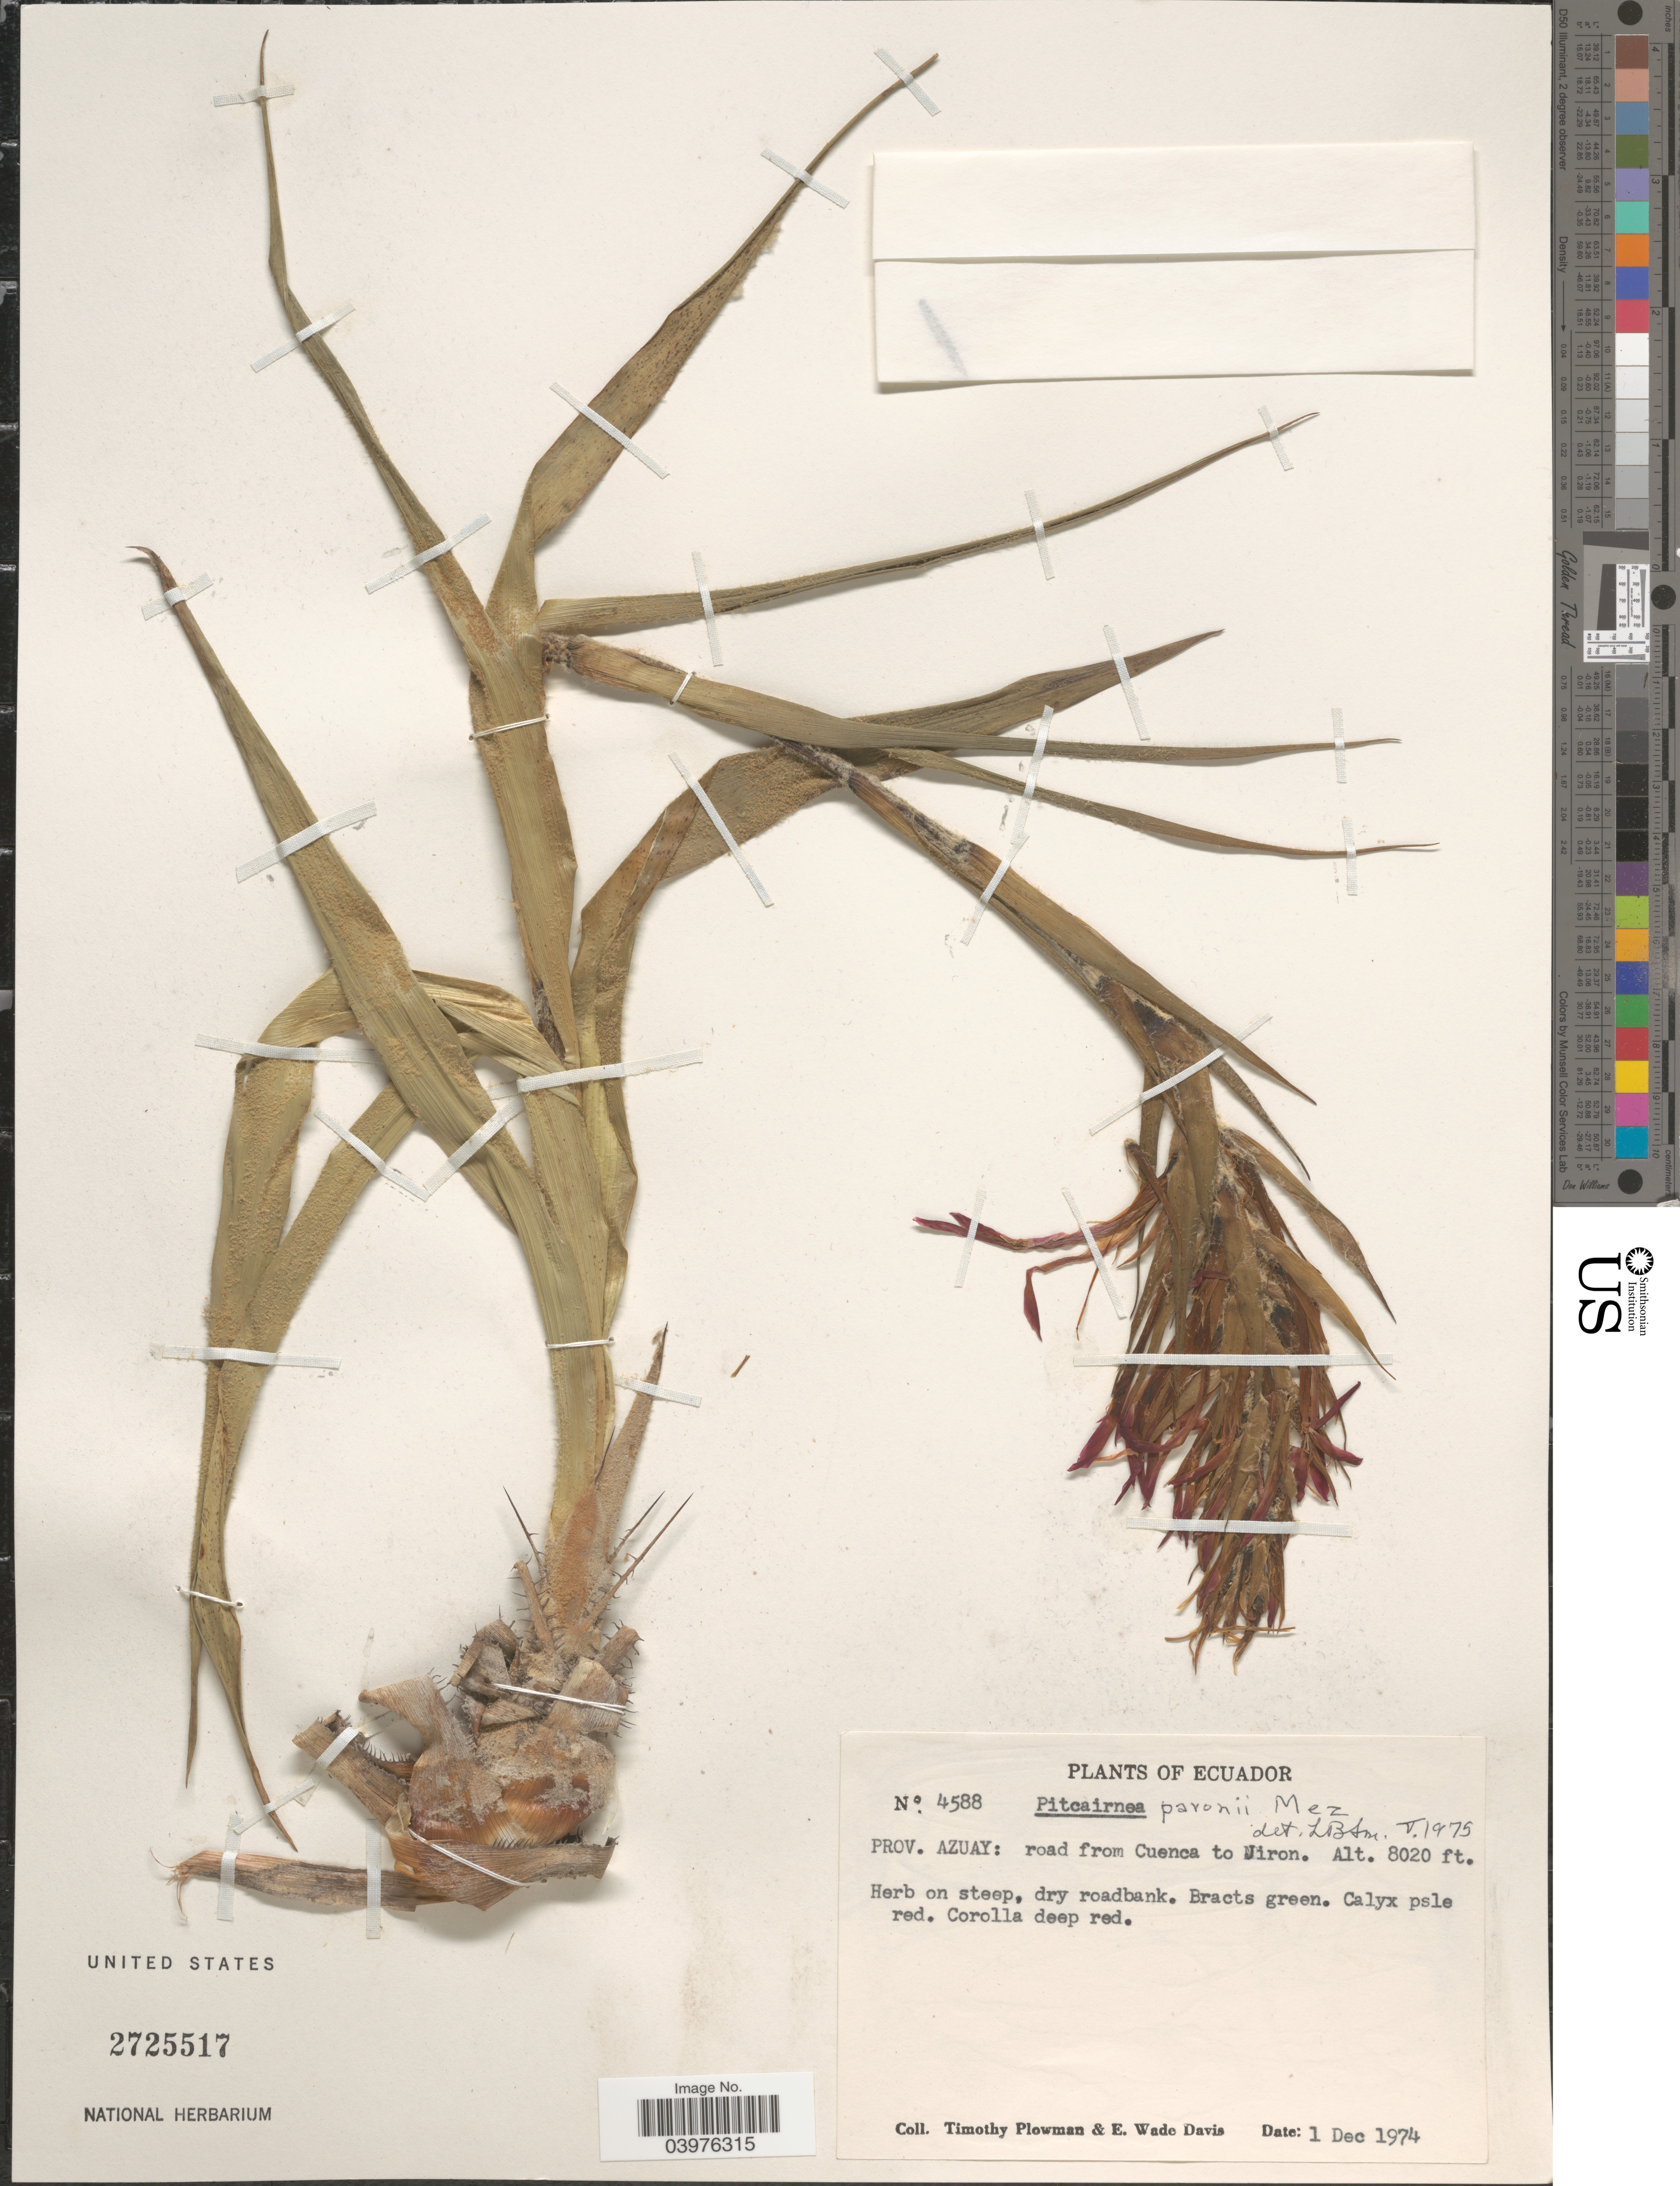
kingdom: Plantae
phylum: Tracheophyta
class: Liliopsida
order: Poales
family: Bromeliaceae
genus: Pitcairnia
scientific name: Pitcairnia pavonii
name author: (Mez) Mez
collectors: T. Plowman & E. Wade-Davis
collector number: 4588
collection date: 1974-12-01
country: Ecuador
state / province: Azuay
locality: Road from Cuenca to Jiron.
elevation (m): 2444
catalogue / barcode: US 2725517